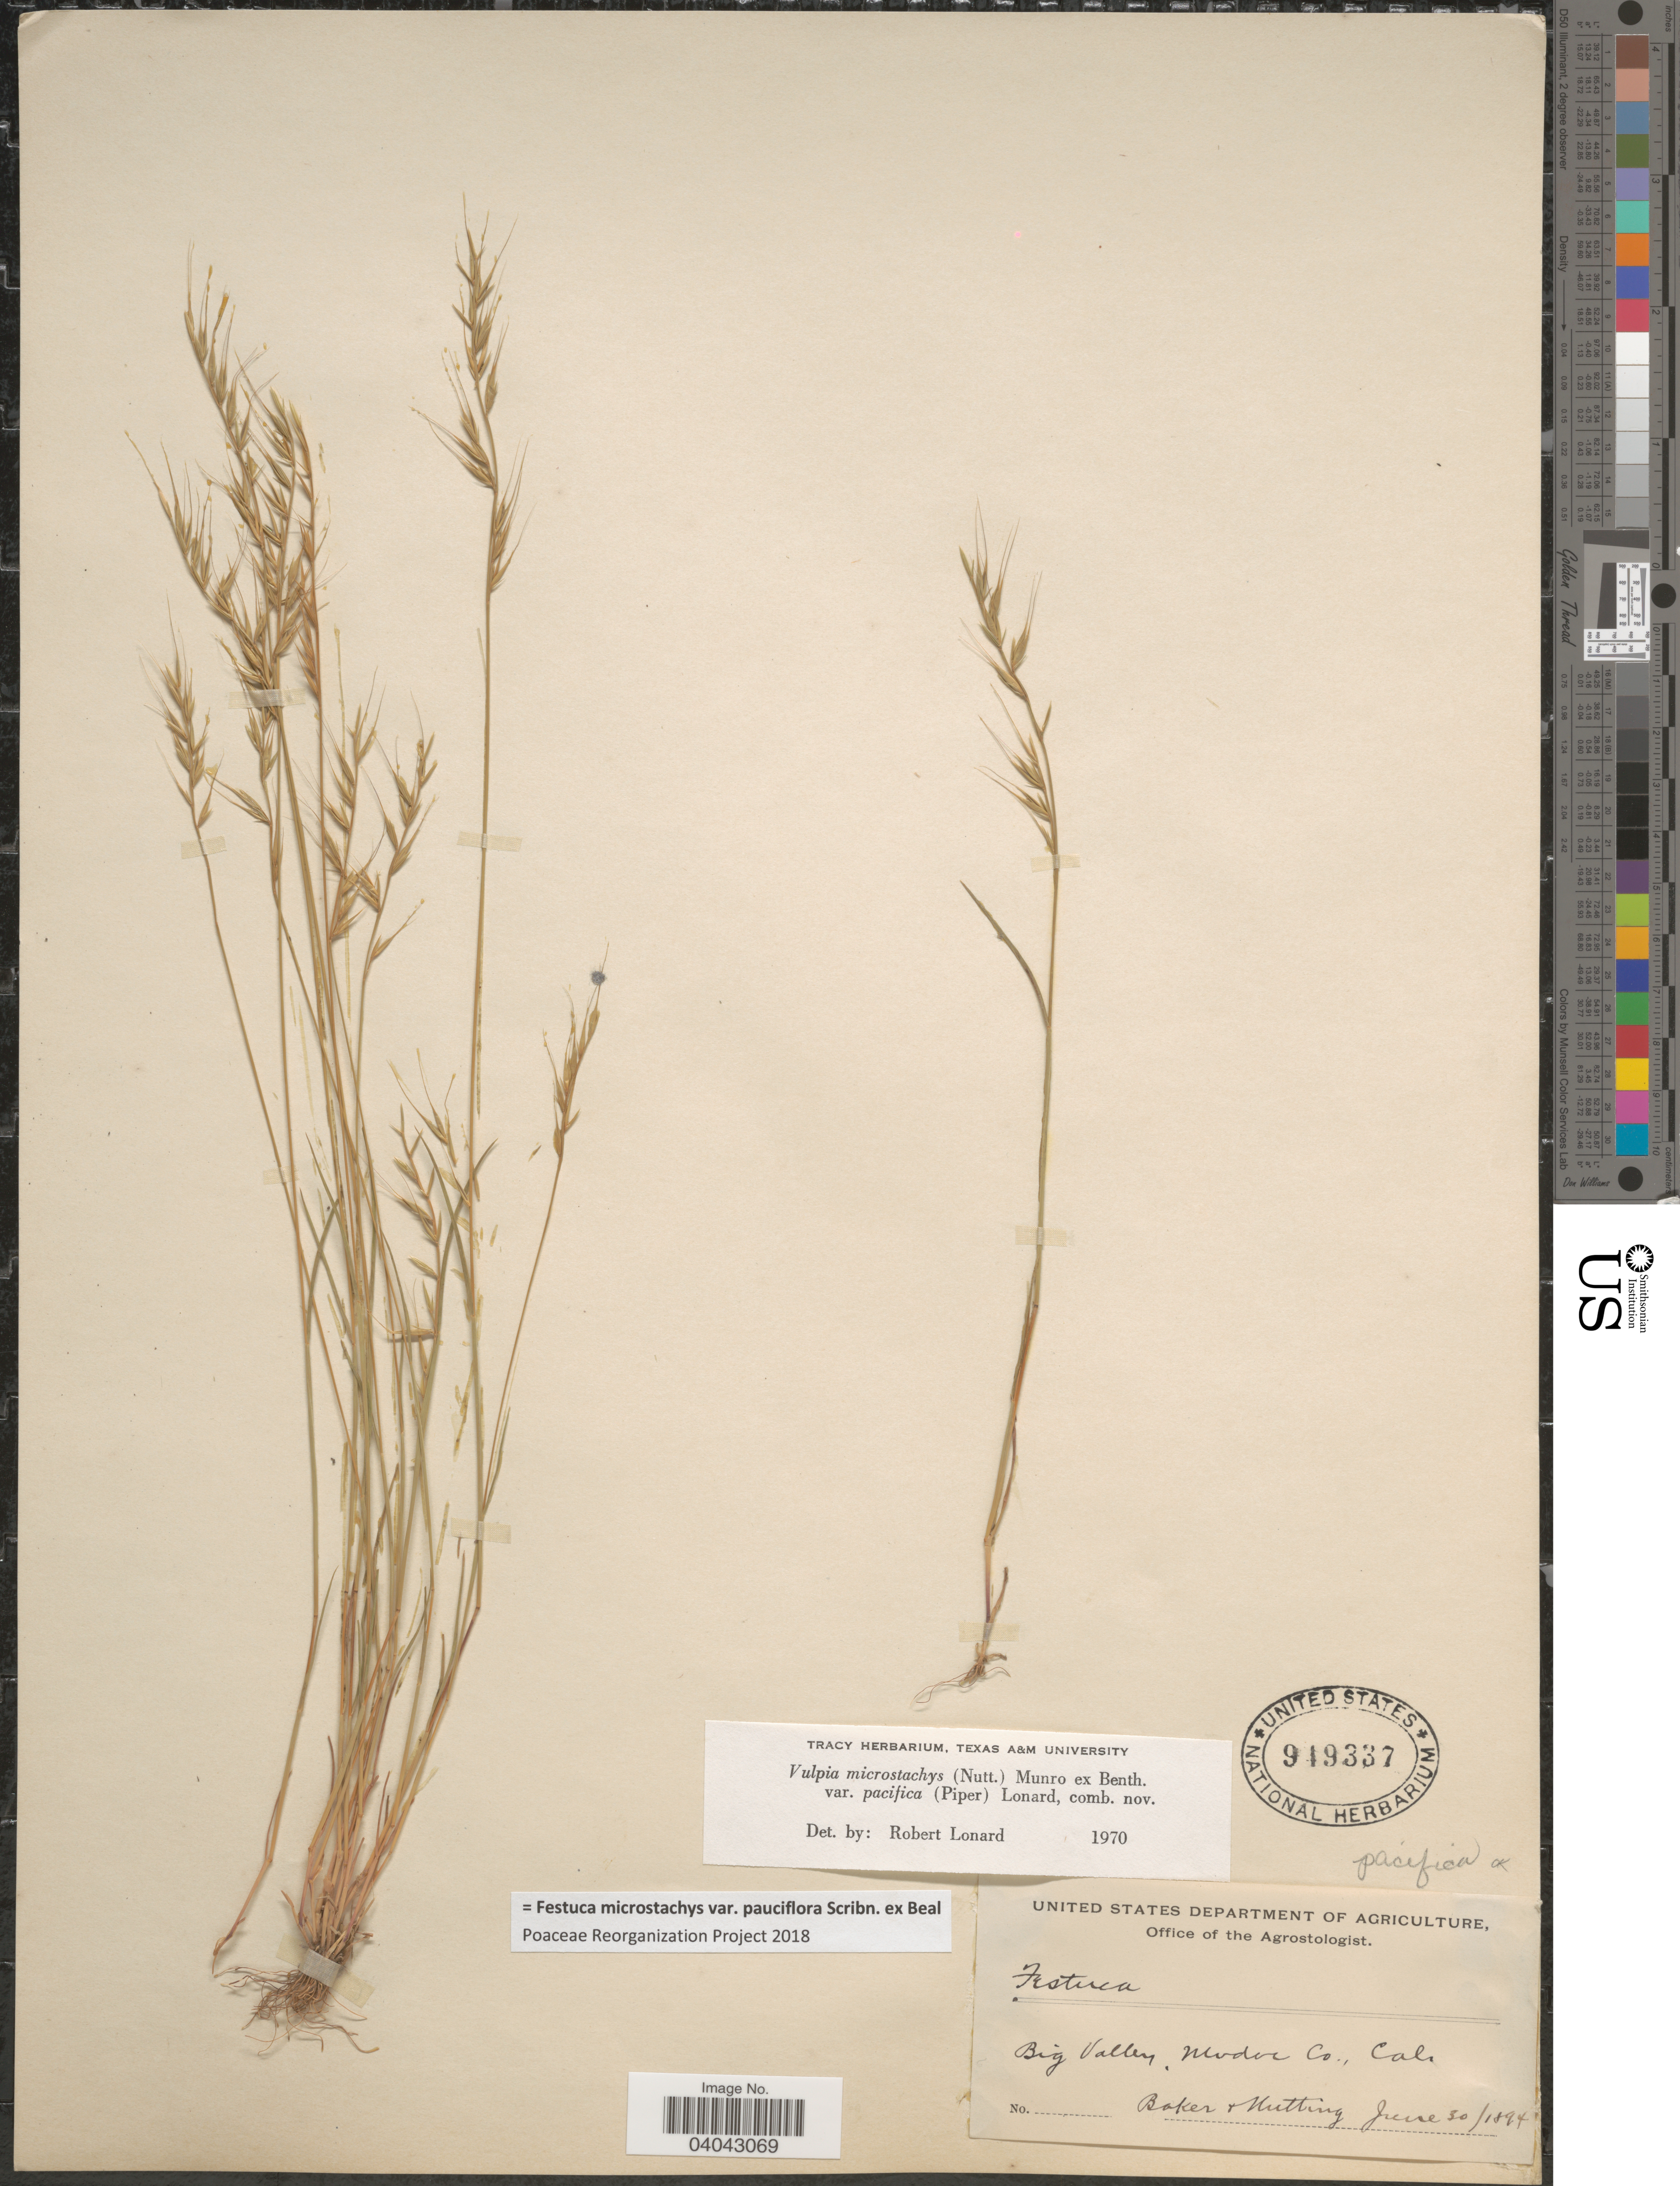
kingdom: Plantae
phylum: Tracheophyta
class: Liliopsida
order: Poales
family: Poaceae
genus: Festuca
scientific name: Festuca microstachys var. pauciflora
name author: Scribn. ex W.J. Beal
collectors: -- Baker & Nutting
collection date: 1894-06-30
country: United States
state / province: California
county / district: Modoc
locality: Big Valley, Modoc Co.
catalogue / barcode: US 949337